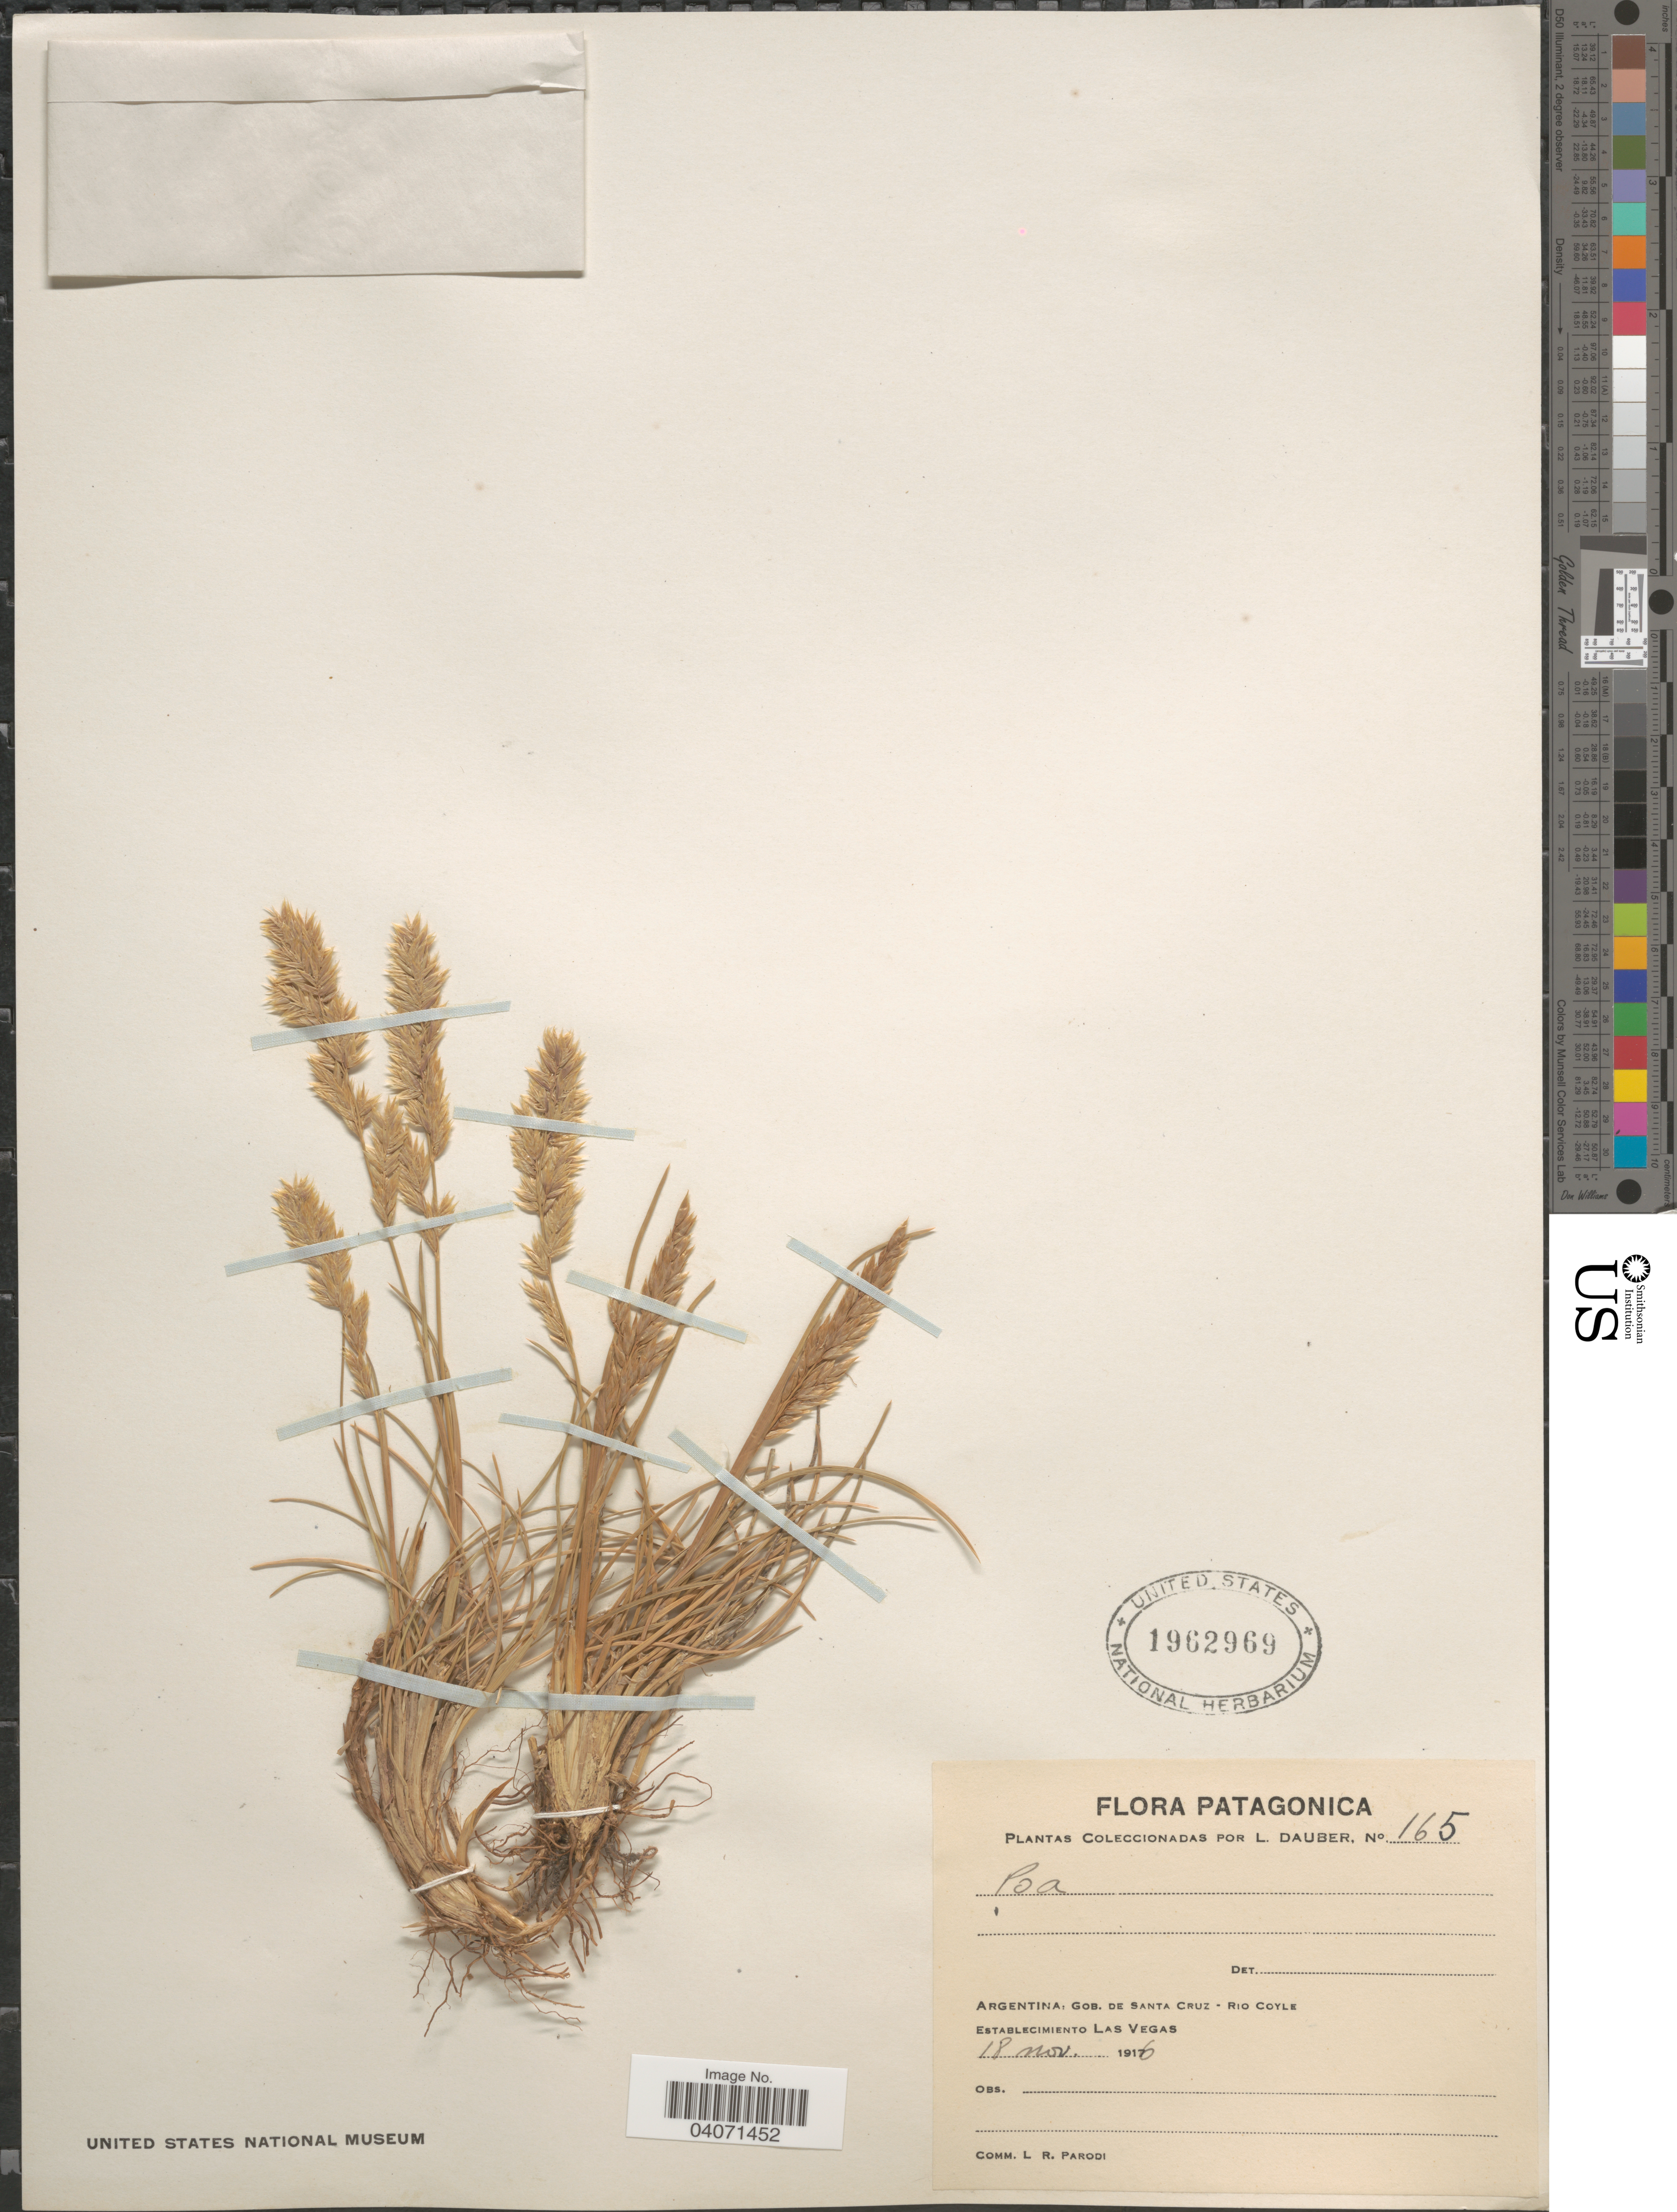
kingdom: Plantae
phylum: Tracheophyta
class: Liliopsida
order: Poales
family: Poaceae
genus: Poa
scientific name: Poa spiciformis var. spiciformis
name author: Steud.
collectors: L. Dauber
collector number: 165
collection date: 1916-11-18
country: Argentina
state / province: Santa Cruz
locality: Patagonia. Gob. de Santa Cruz - Rio Coyle. Establecimiento Las Vegas.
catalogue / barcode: US 1962969